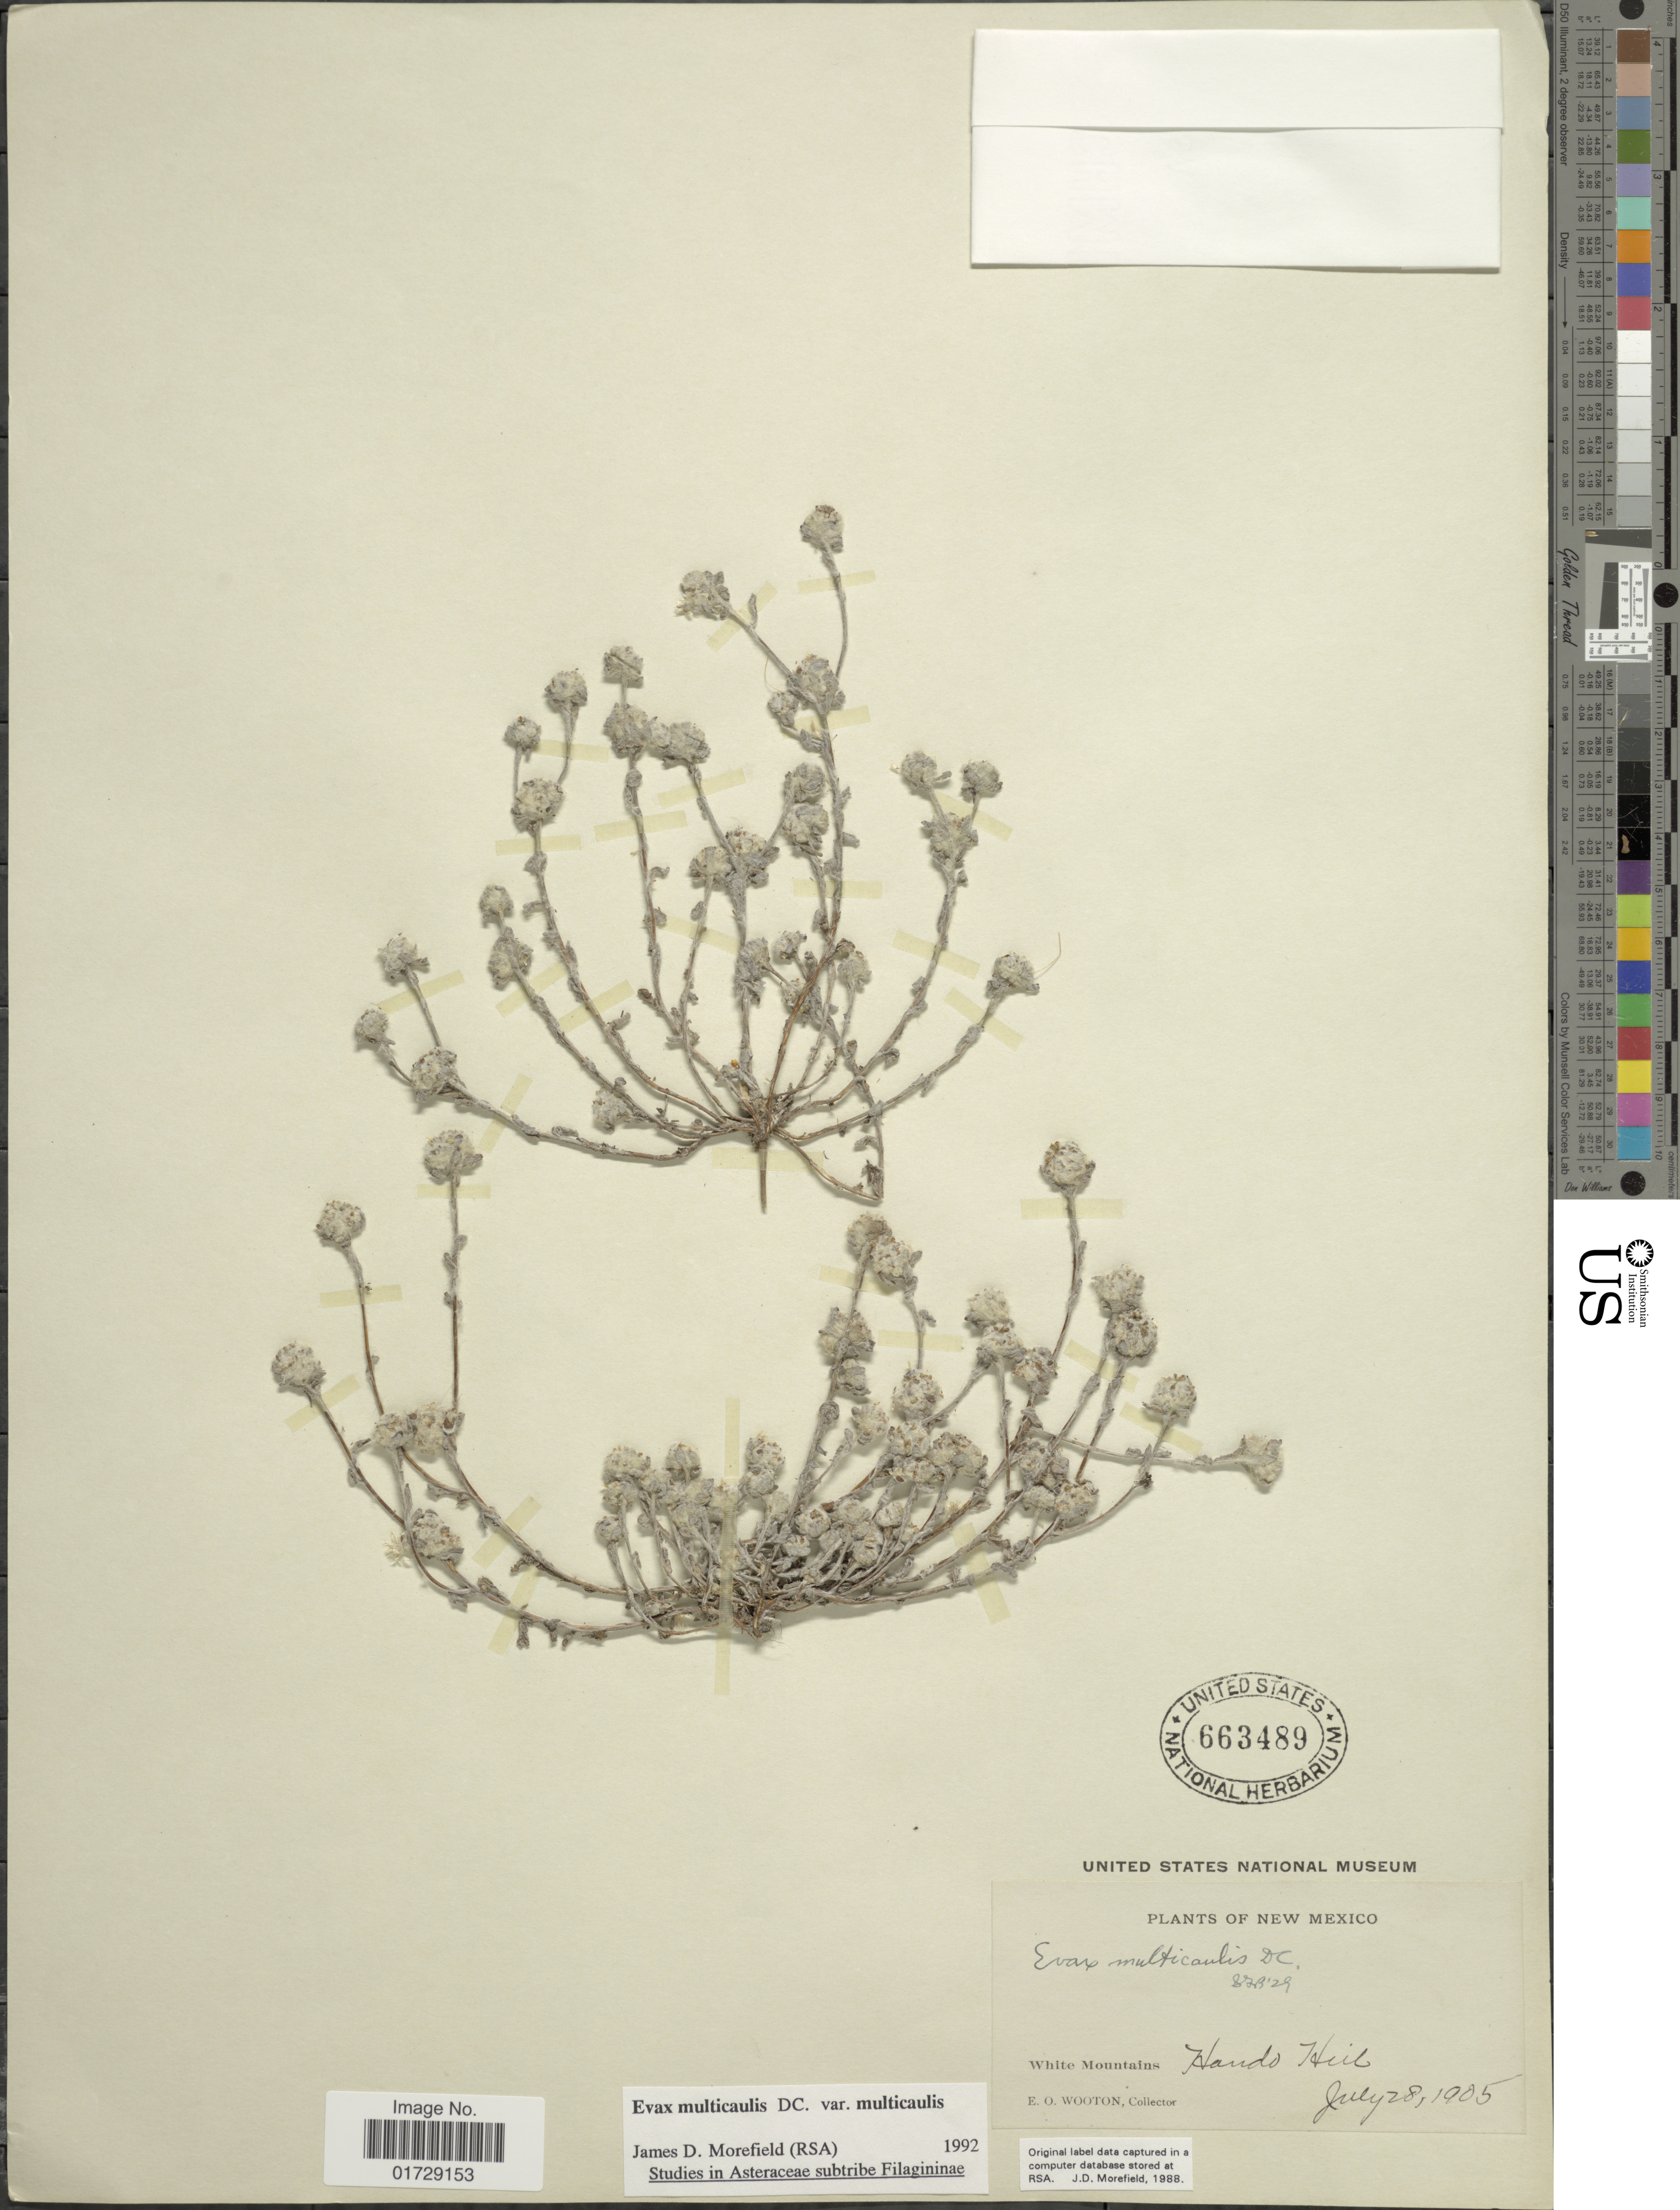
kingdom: Plantae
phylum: Tracheophyta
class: Magnoliopsida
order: Asterales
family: Asteraceae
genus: Evax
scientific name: Evax multicaulis var. multicaulis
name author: DC.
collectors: E. O. Wooton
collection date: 1905-07-27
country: United States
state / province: New Mexico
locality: White Mountains, Hando Hill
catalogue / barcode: US 663489